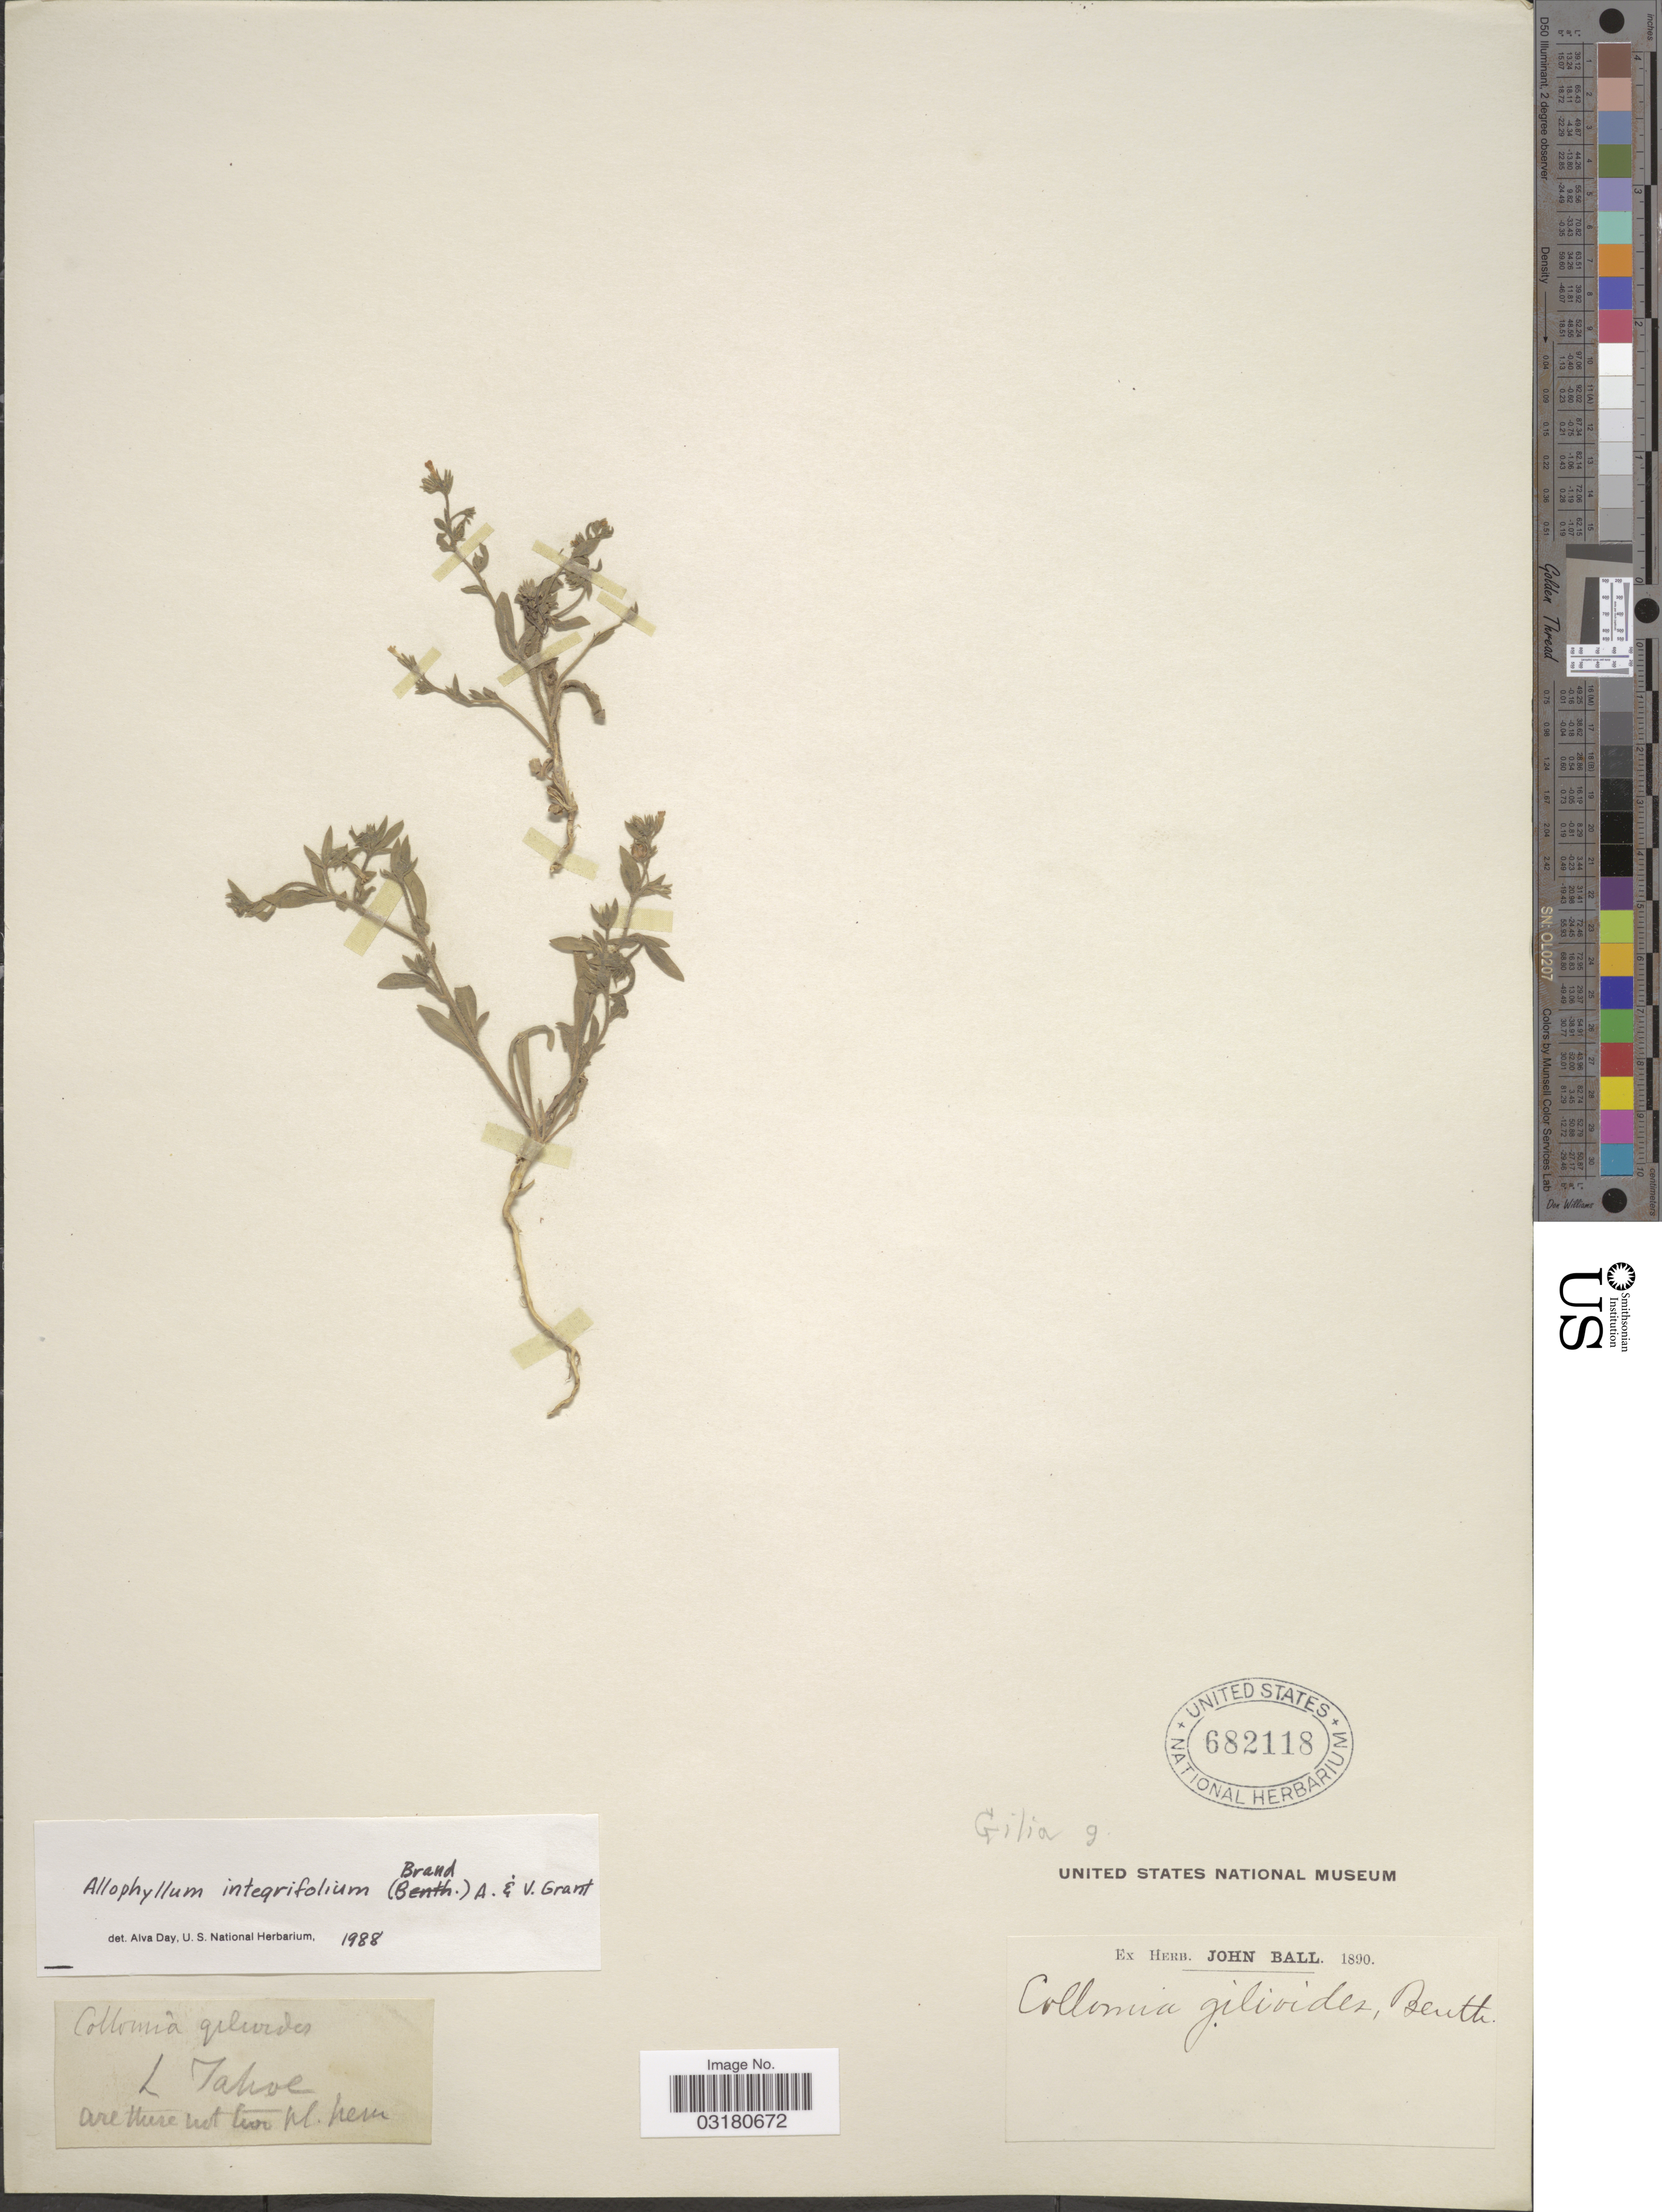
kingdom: Plantae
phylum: Tracheophyta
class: Magnoliopsida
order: Ericales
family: Polemoniaceae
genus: Allophyllum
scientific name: Allophyllum integrifolium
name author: (Brand) A.D. Grant & V.E. Grant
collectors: ex herb. John Ball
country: United States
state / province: California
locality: L. Tahoe.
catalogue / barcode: US 682118